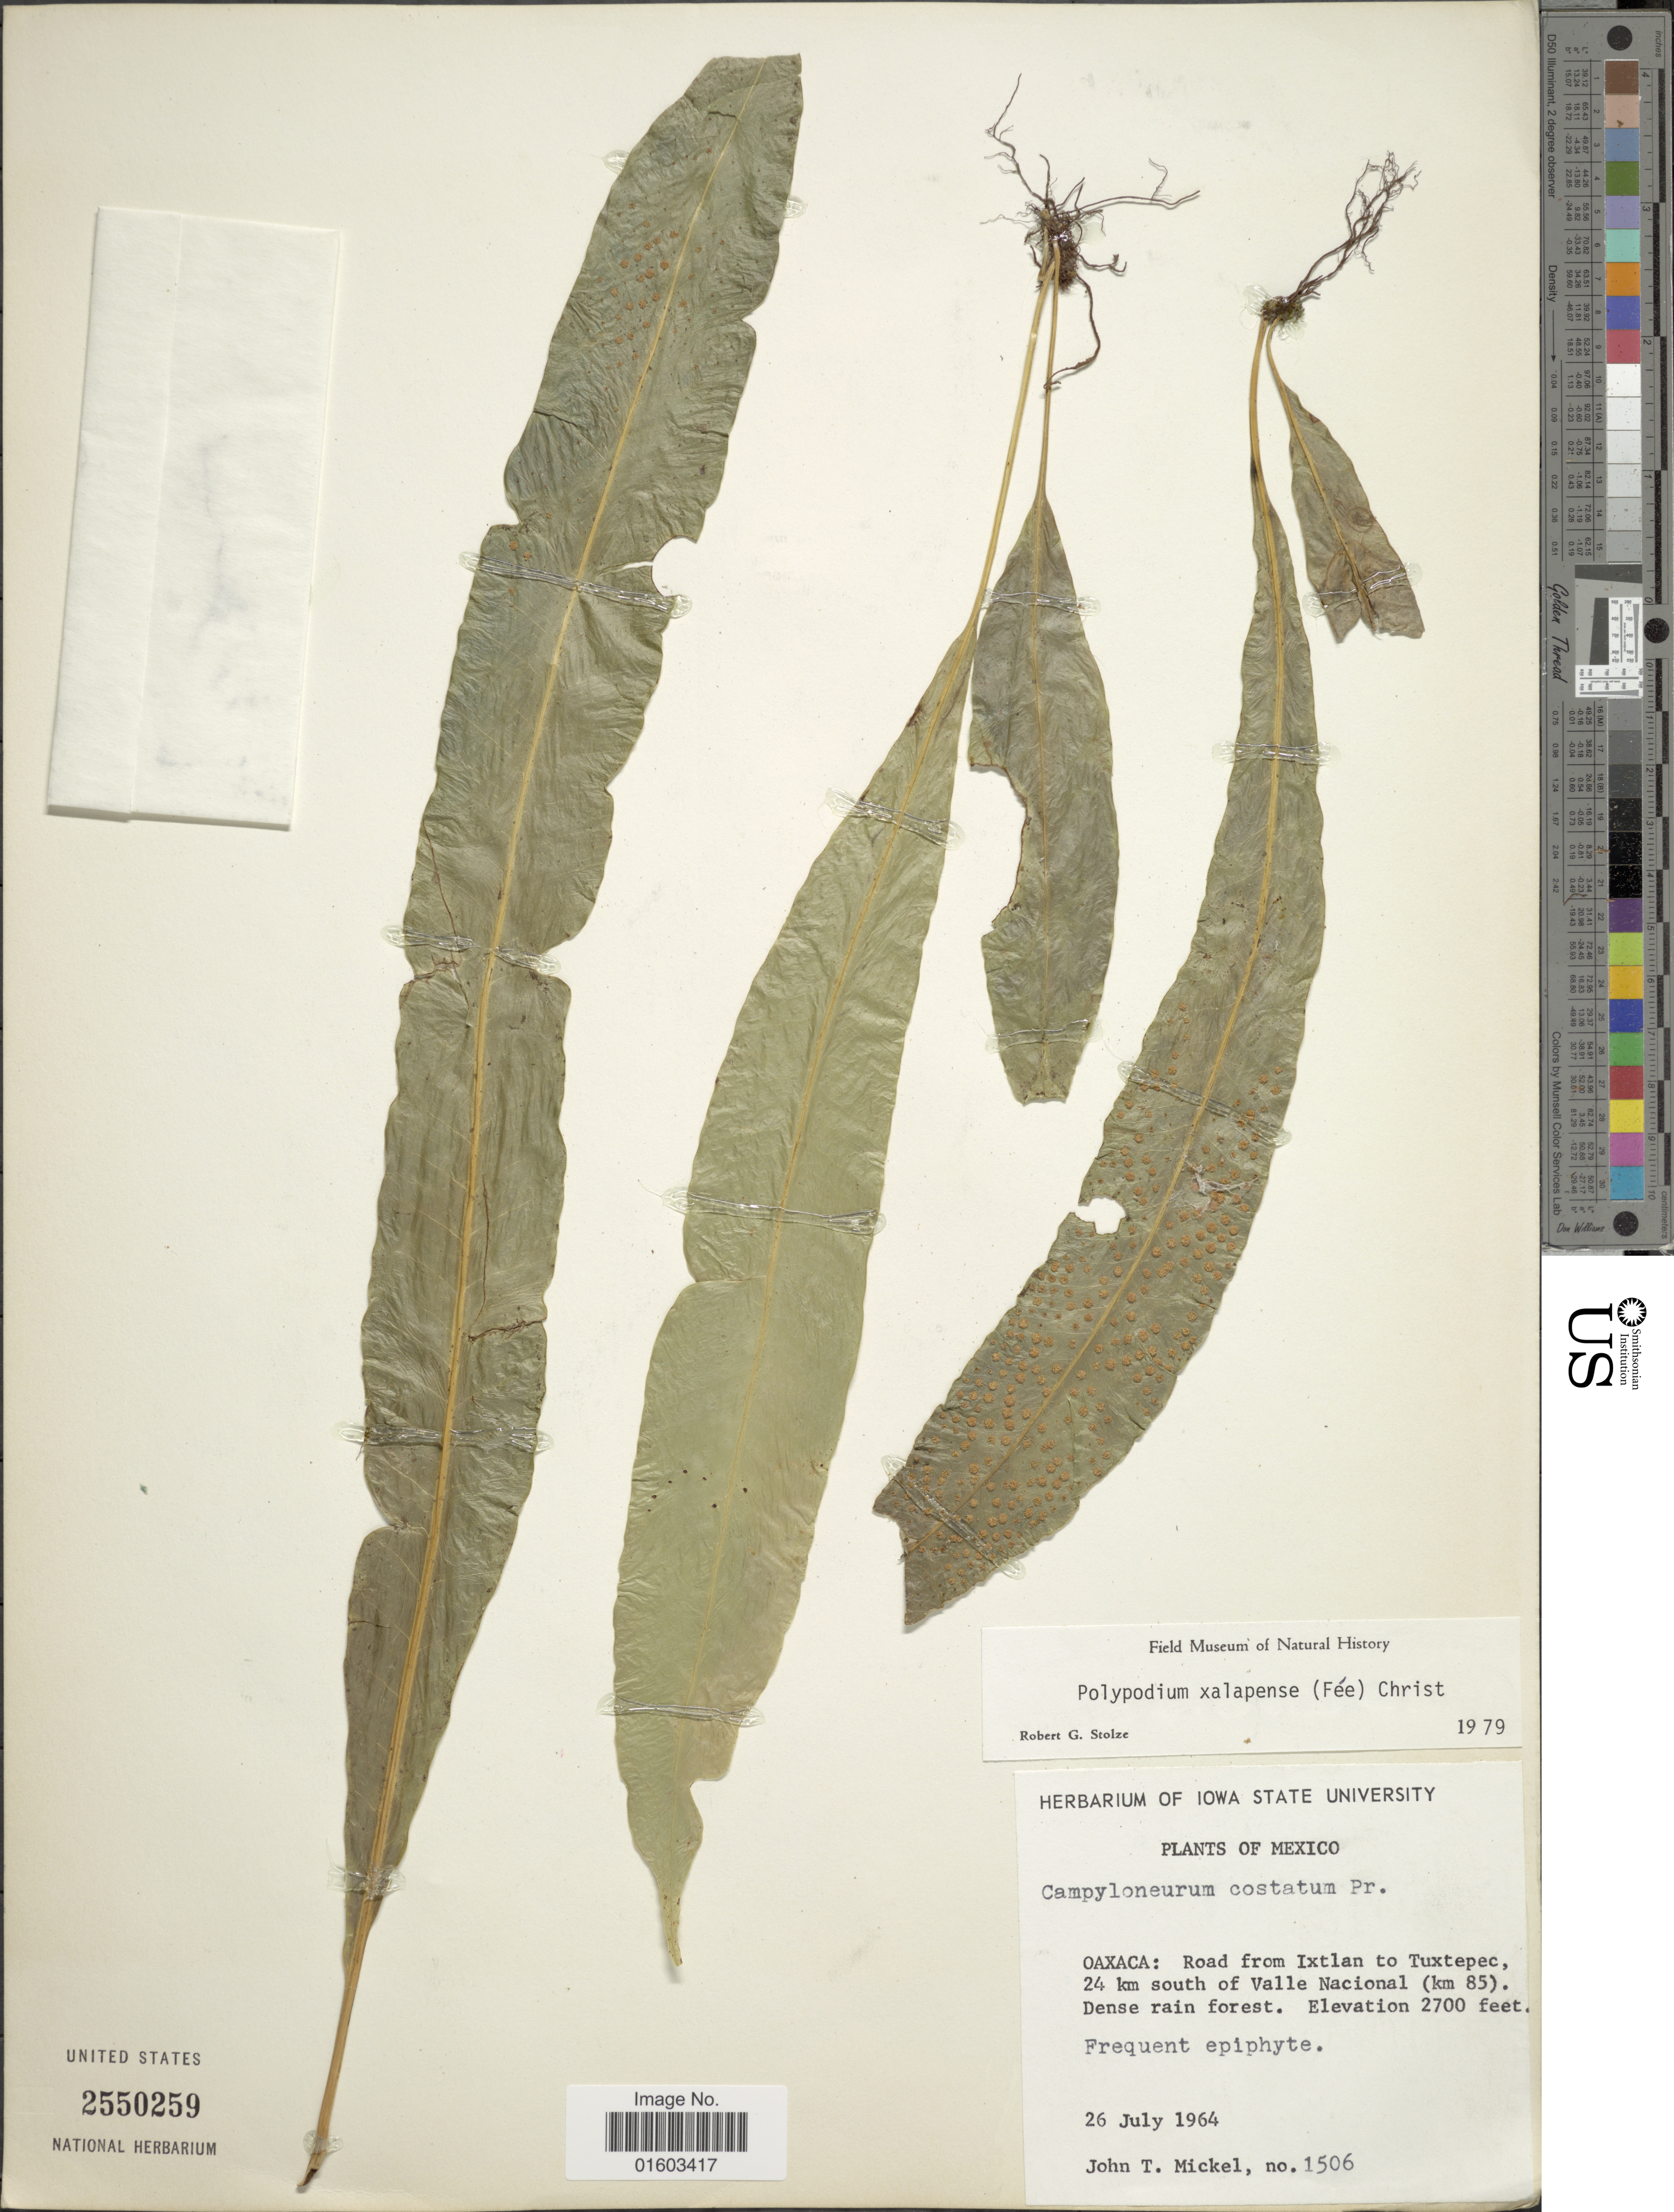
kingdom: Plantae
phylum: Tracheophyta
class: Polypodiopsida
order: Polypodiales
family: Polypodiaceae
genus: Campyloneurum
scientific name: Campyloneurum xalapense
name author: Fée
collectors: J. T. Mickel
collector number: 1506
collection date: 1964-07-26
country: Mexico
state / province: Oaxaca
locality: Road from Ixtlan to Tuxtepec, 25 km south of Valle Nacional (km 85)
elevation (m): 823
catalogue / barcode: US 2550259